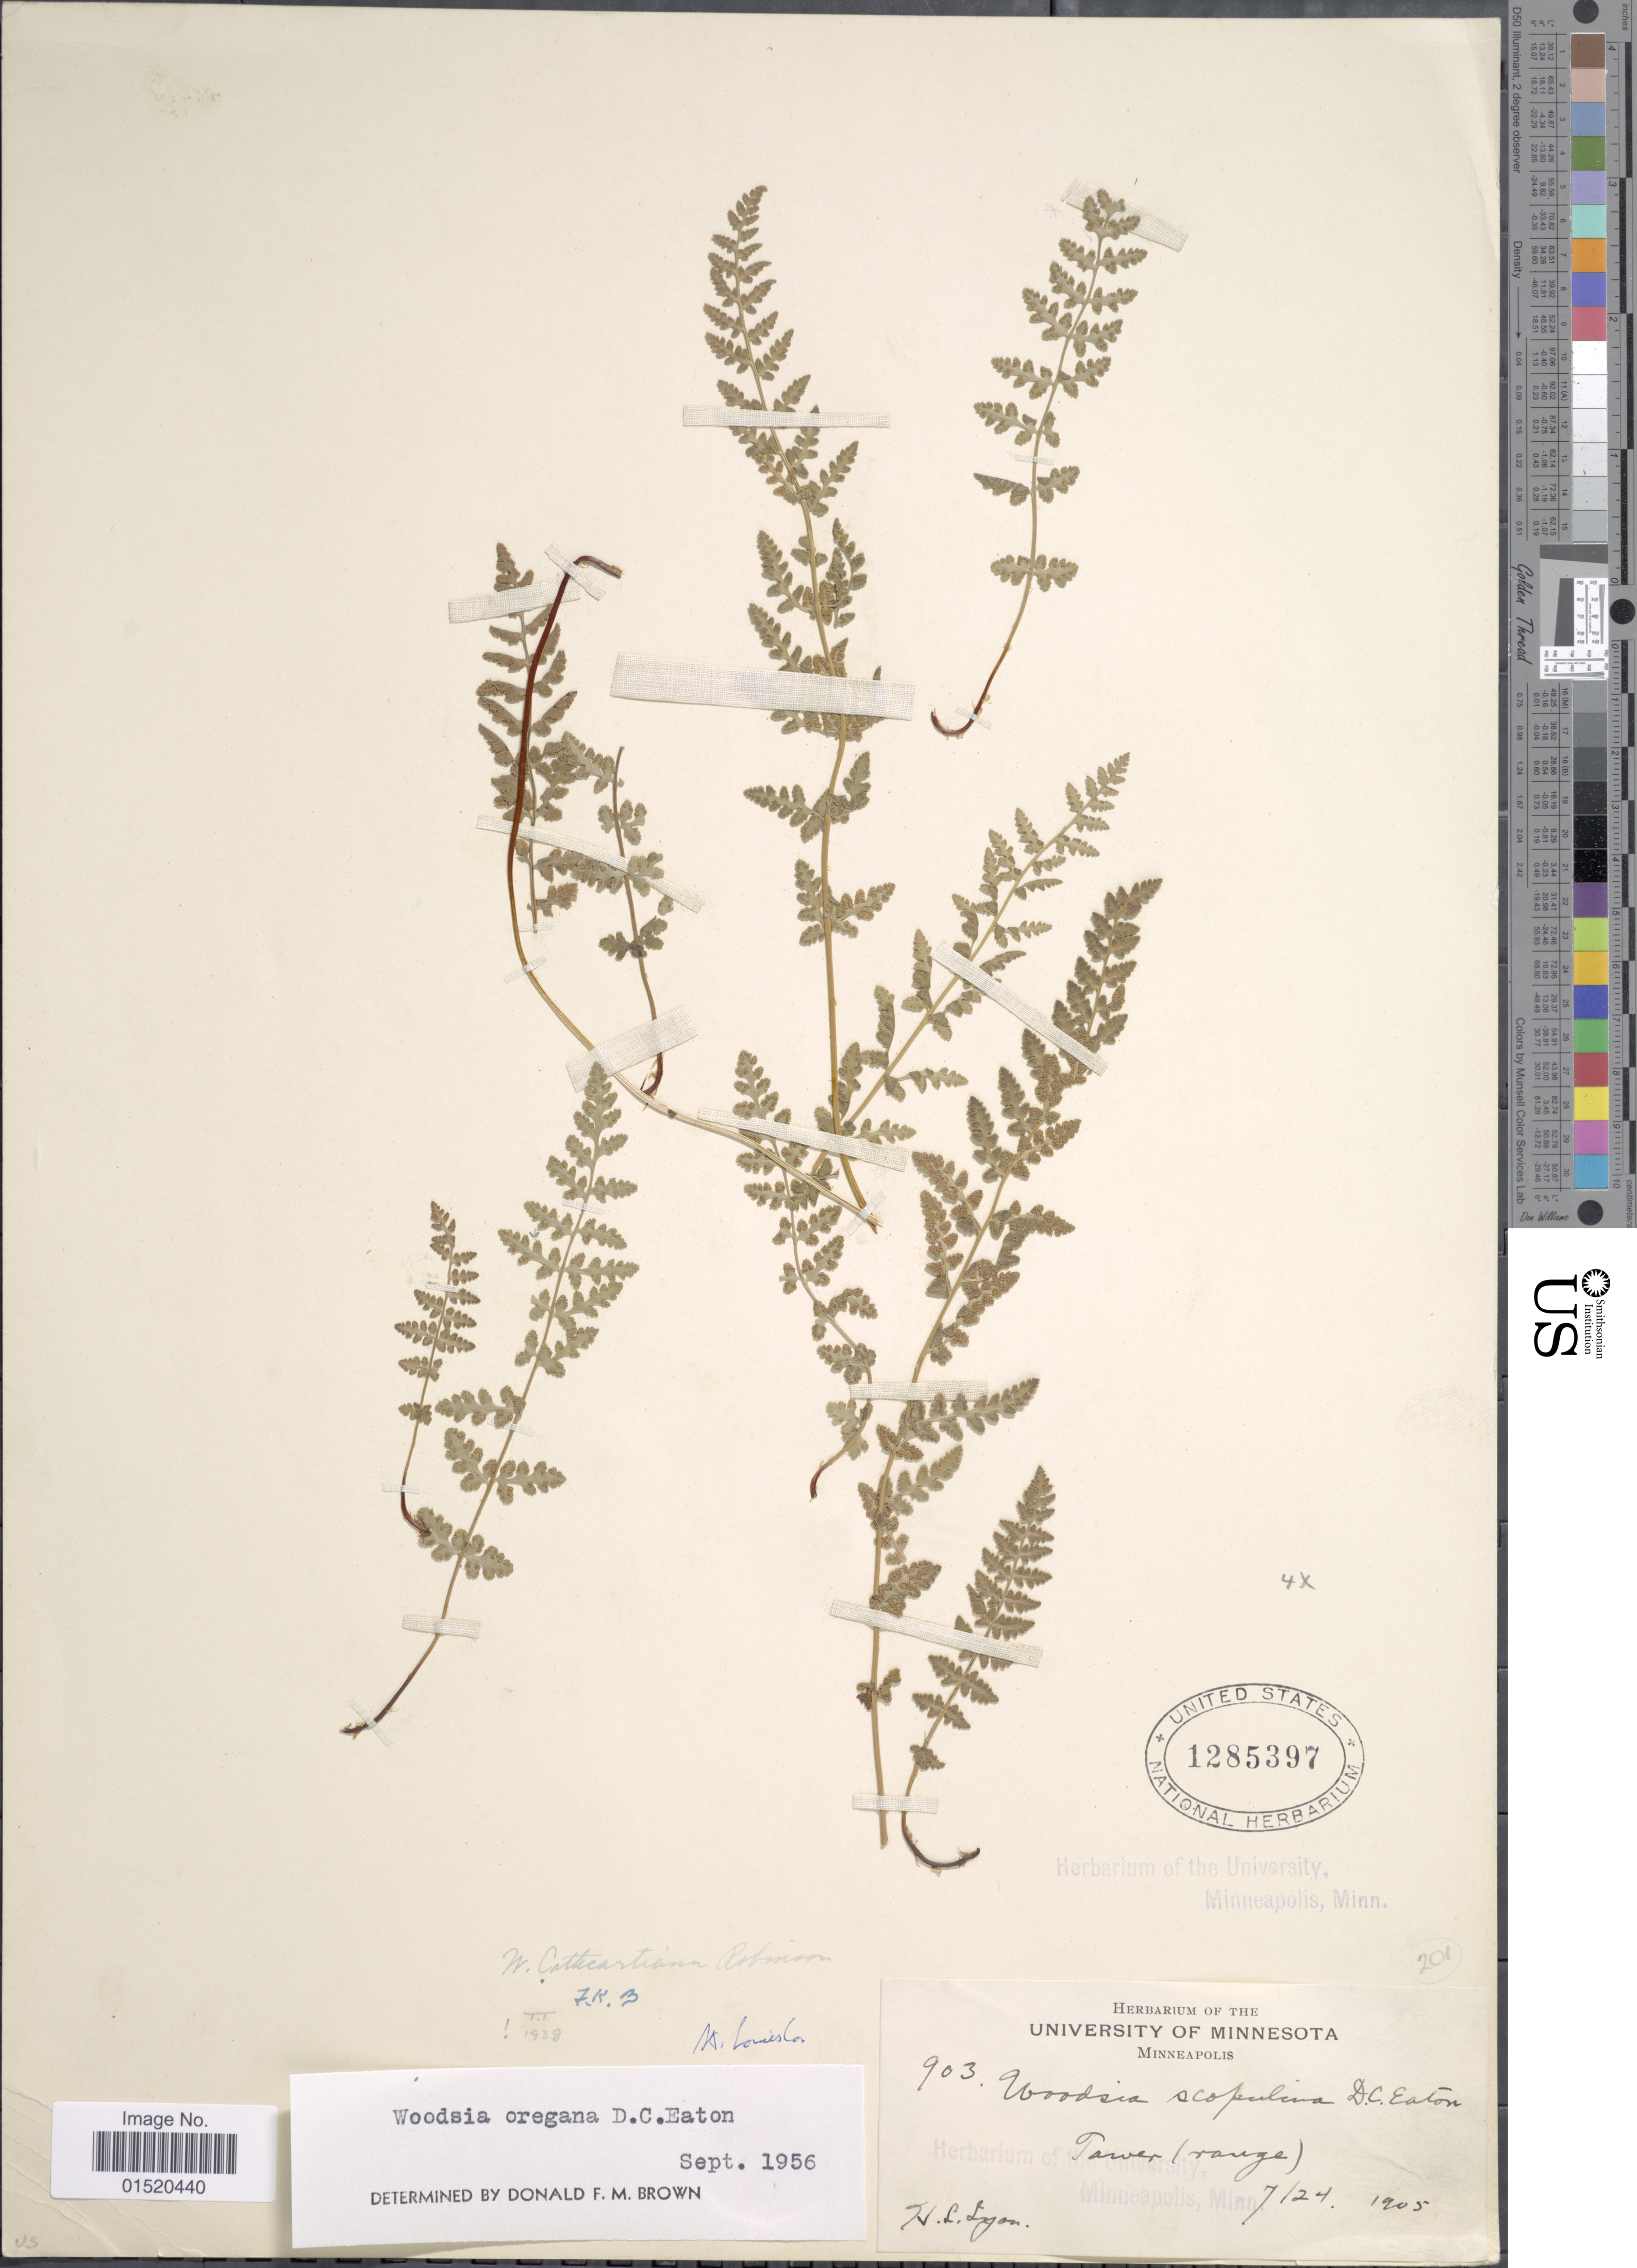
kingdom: Plantae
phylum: Tracheophyta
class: Polypodiopsida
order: Polypodiales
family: Woodsiaceae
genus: Woodsia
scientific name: Woodsia oregana var. cathcartiana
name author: (B.L. Rob.) C.V. Morton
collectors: H. Lyon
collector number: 903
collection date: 1905-07-24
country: United States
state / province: Minnesota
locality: Tower (range).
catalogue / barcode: US 1285397